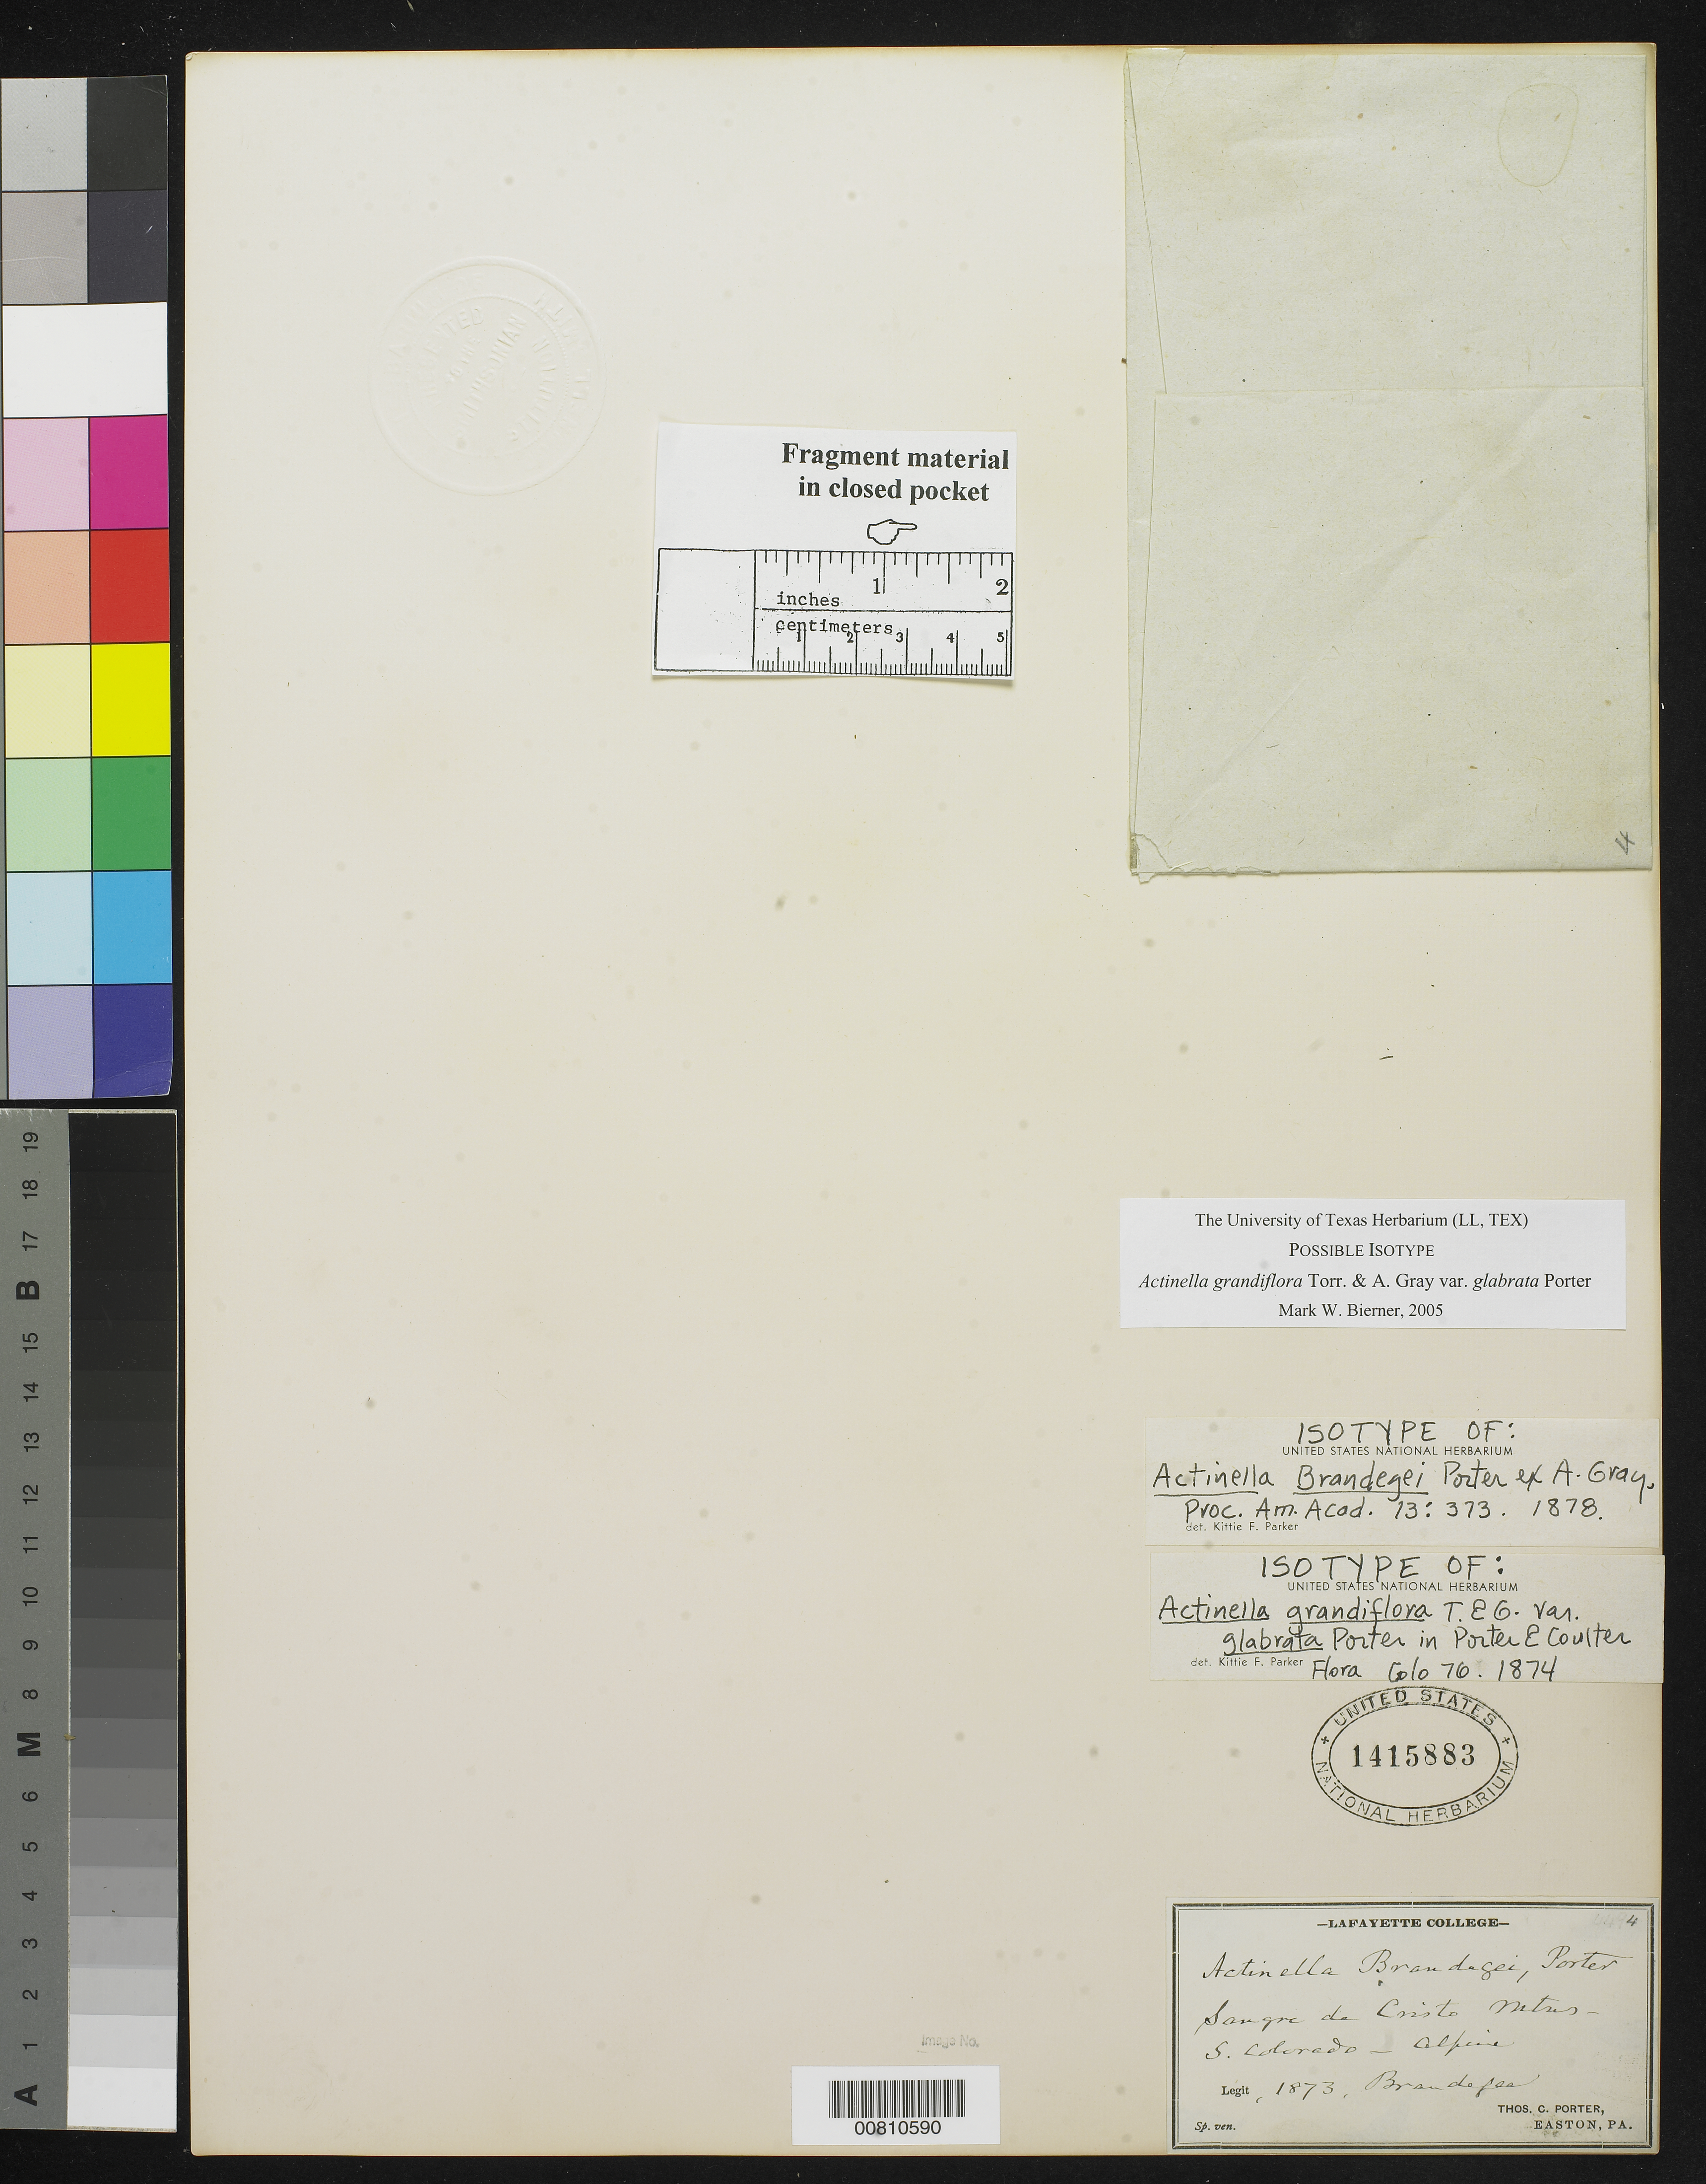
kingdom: Plantae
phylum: Tracheophyta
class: Magnoliopsida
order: Asterales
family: Asteraceae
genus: Actinella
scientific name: Actinella grandiflora var. glabrata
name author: Porter in Porter & J.M. Coult.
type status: Isotype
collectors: T. S. Brandegee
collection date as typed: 1873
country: United States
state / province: Colorado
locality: Sangre de Cristo Mtns., S. Colorado, Alpine.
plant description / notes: Annotated as "isotype" by K.F. Parker (undated), "possible isotype" by M.W. Bierner (2005).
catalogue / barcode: US 1415883